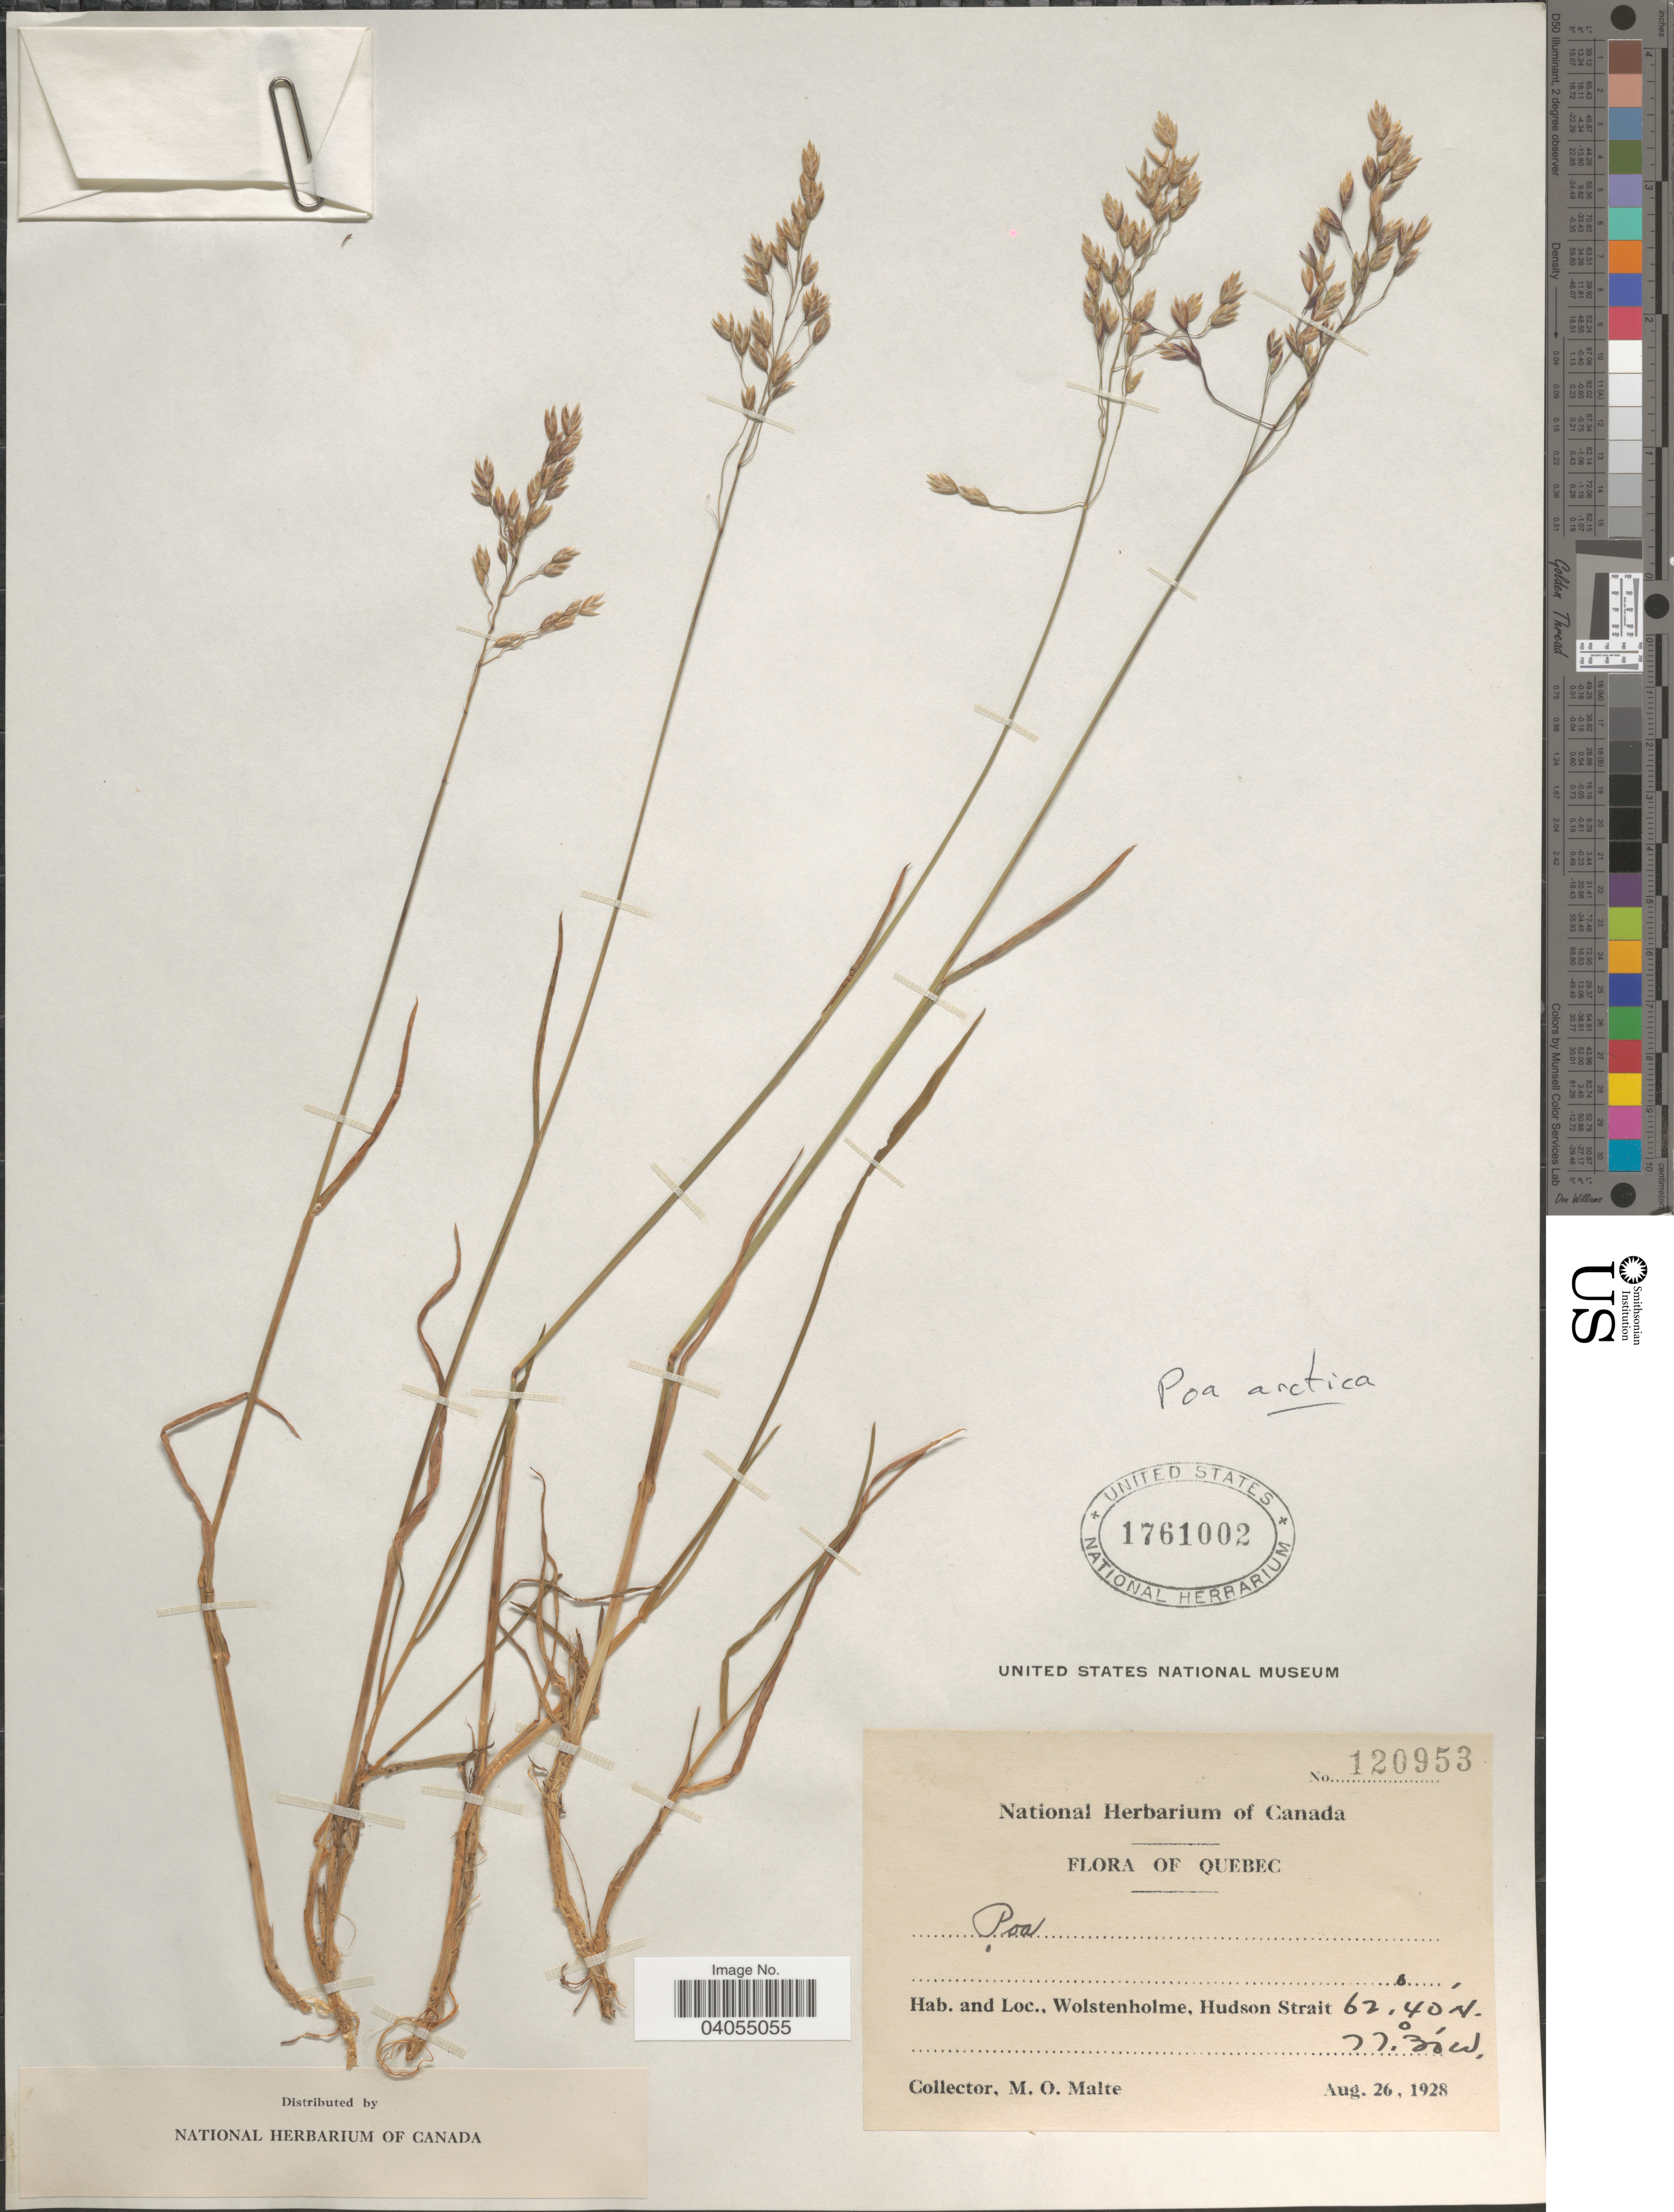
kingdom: Plantae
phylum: Tracheophyta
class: Liliopsida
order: Poales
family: Poaceae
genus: Poa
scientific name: Poa arctica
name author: R. Br.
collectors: M. O. Malte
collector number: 120953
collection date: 1928-08-26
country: Canada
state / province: Quebec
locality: Wolstenholme, Hudson Strait.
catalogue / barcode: US 1761002